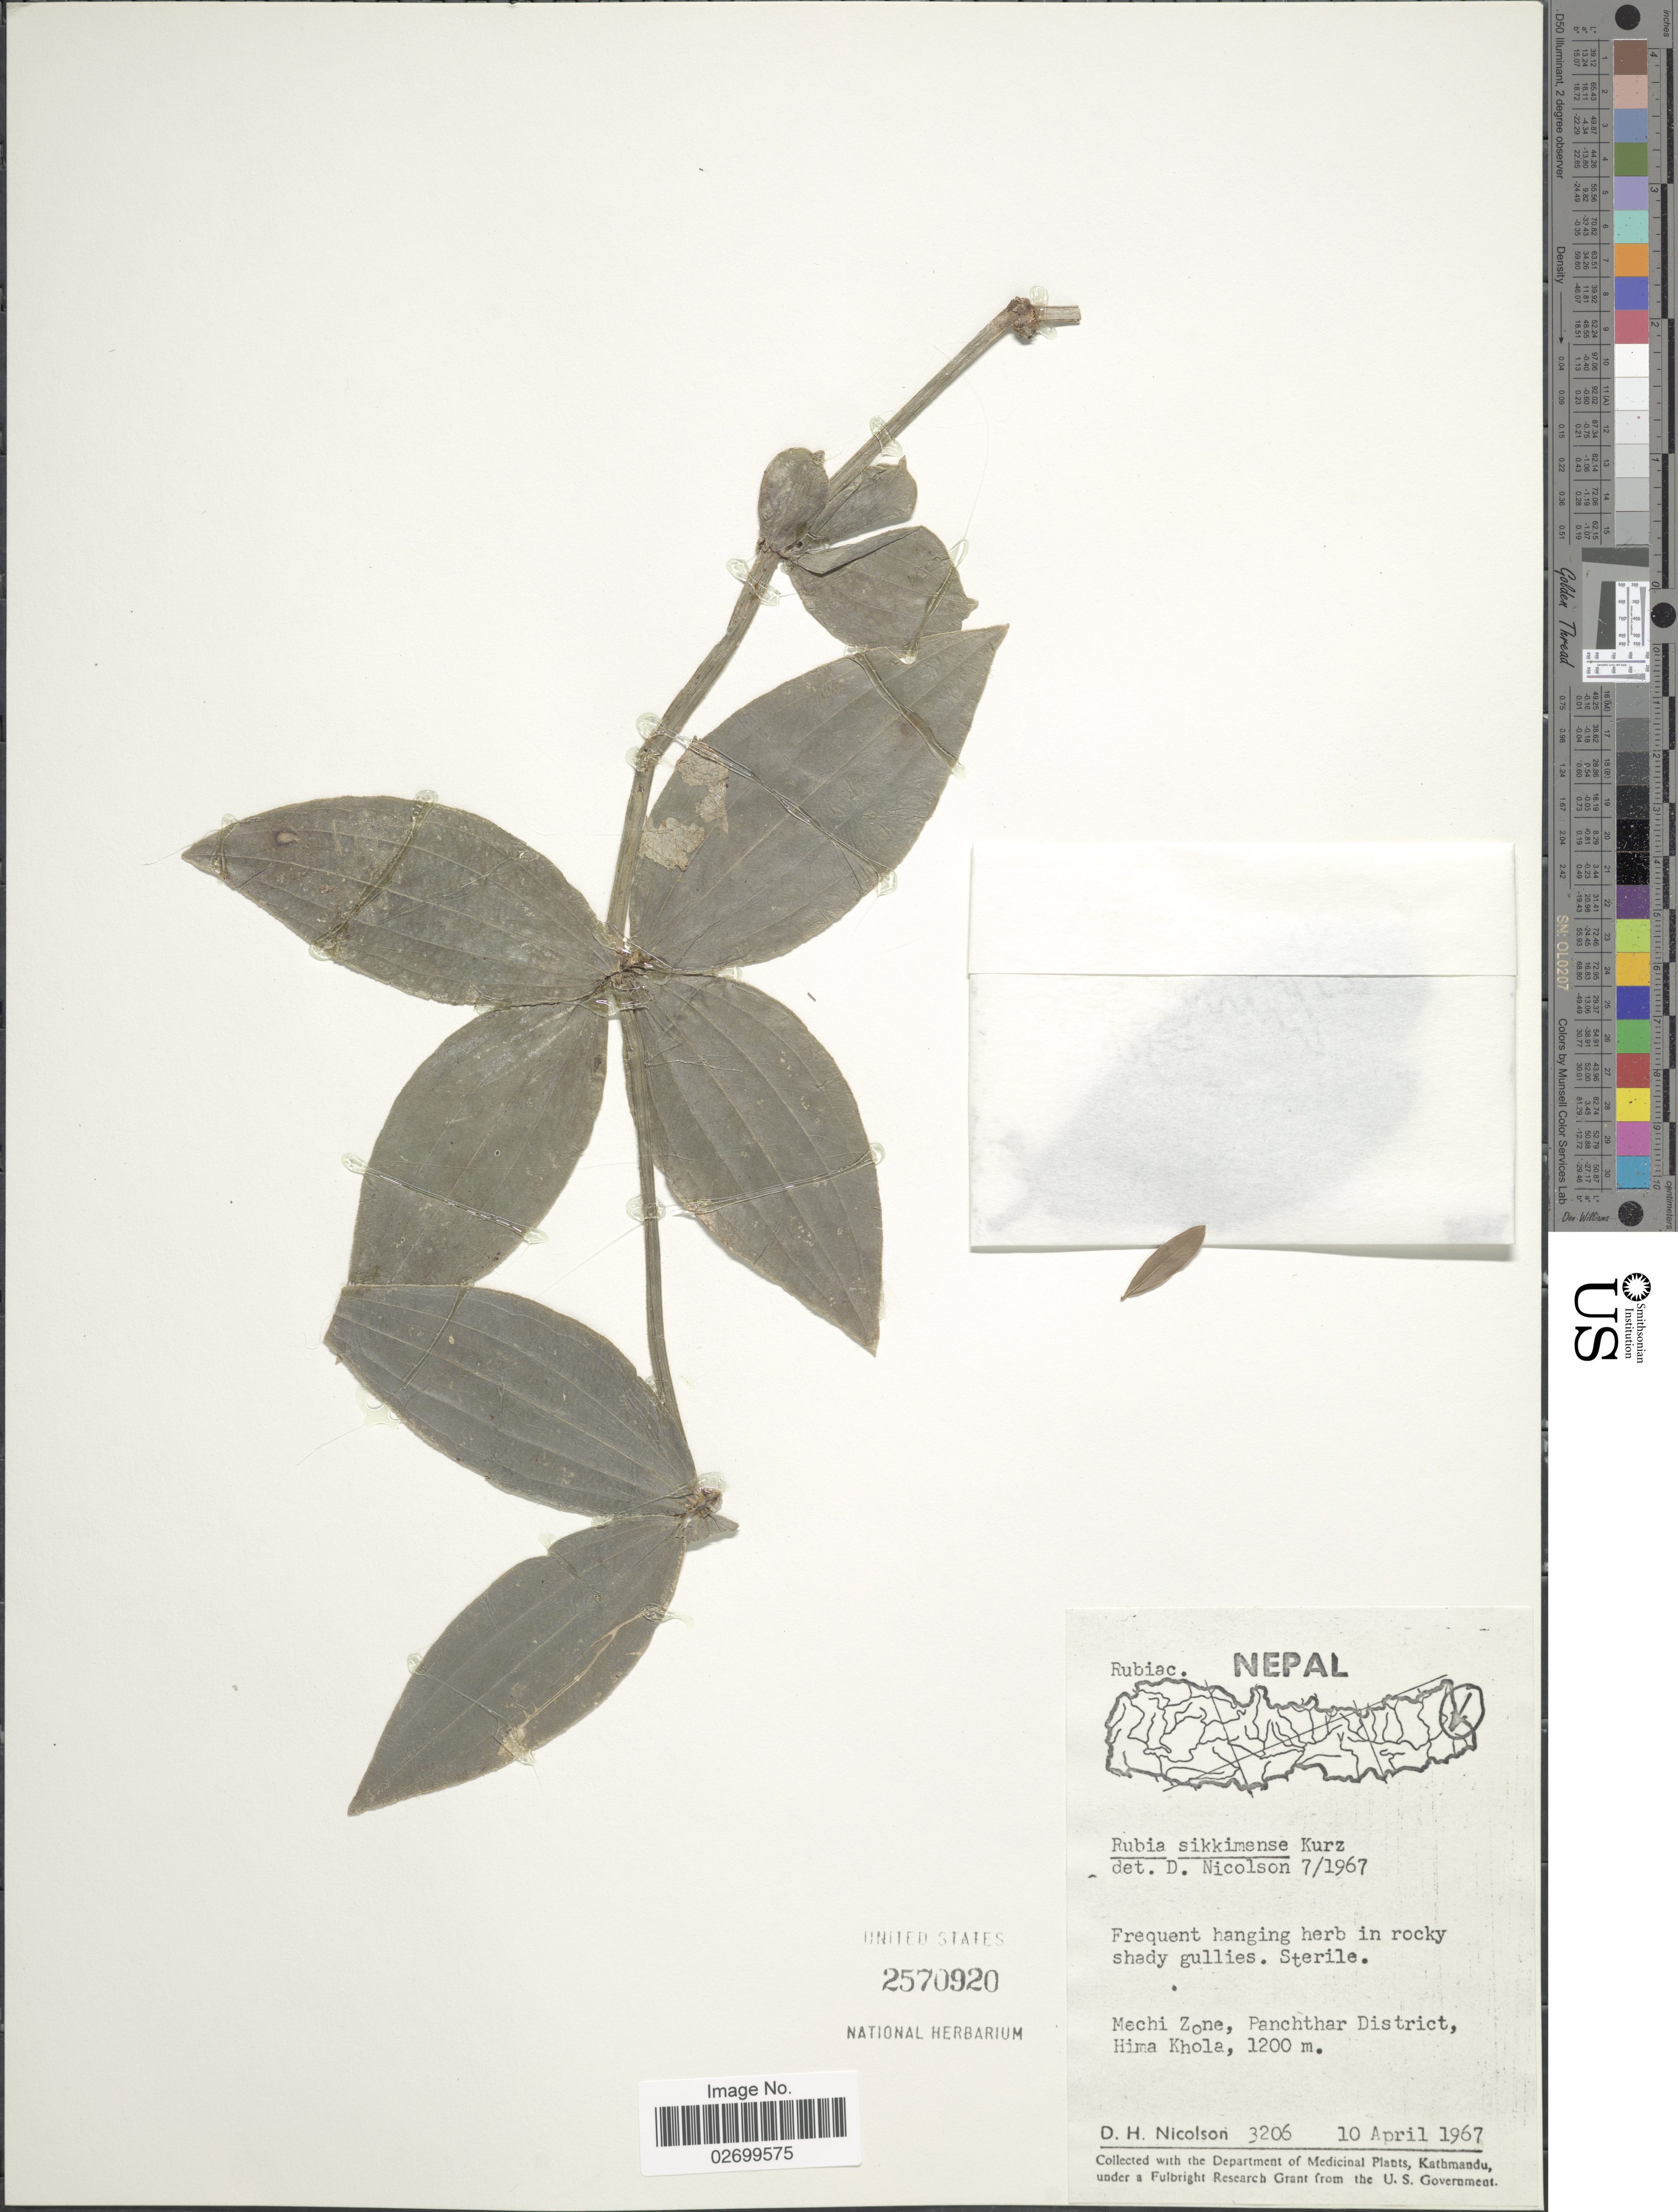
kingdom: Plantae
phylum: Tracheophyta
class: Magnoliopsida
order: Gentianales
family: Rubiaceae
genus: Rubia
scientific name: Rubia sikkimensis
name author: Kurz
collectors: D. H. Nicolson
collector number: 3206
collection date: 1967-04-10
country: Nepal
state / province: Mechi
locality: Mechi Zone, Panchthar District, Hima Khola.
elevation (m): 1200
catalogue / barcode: US 2570920